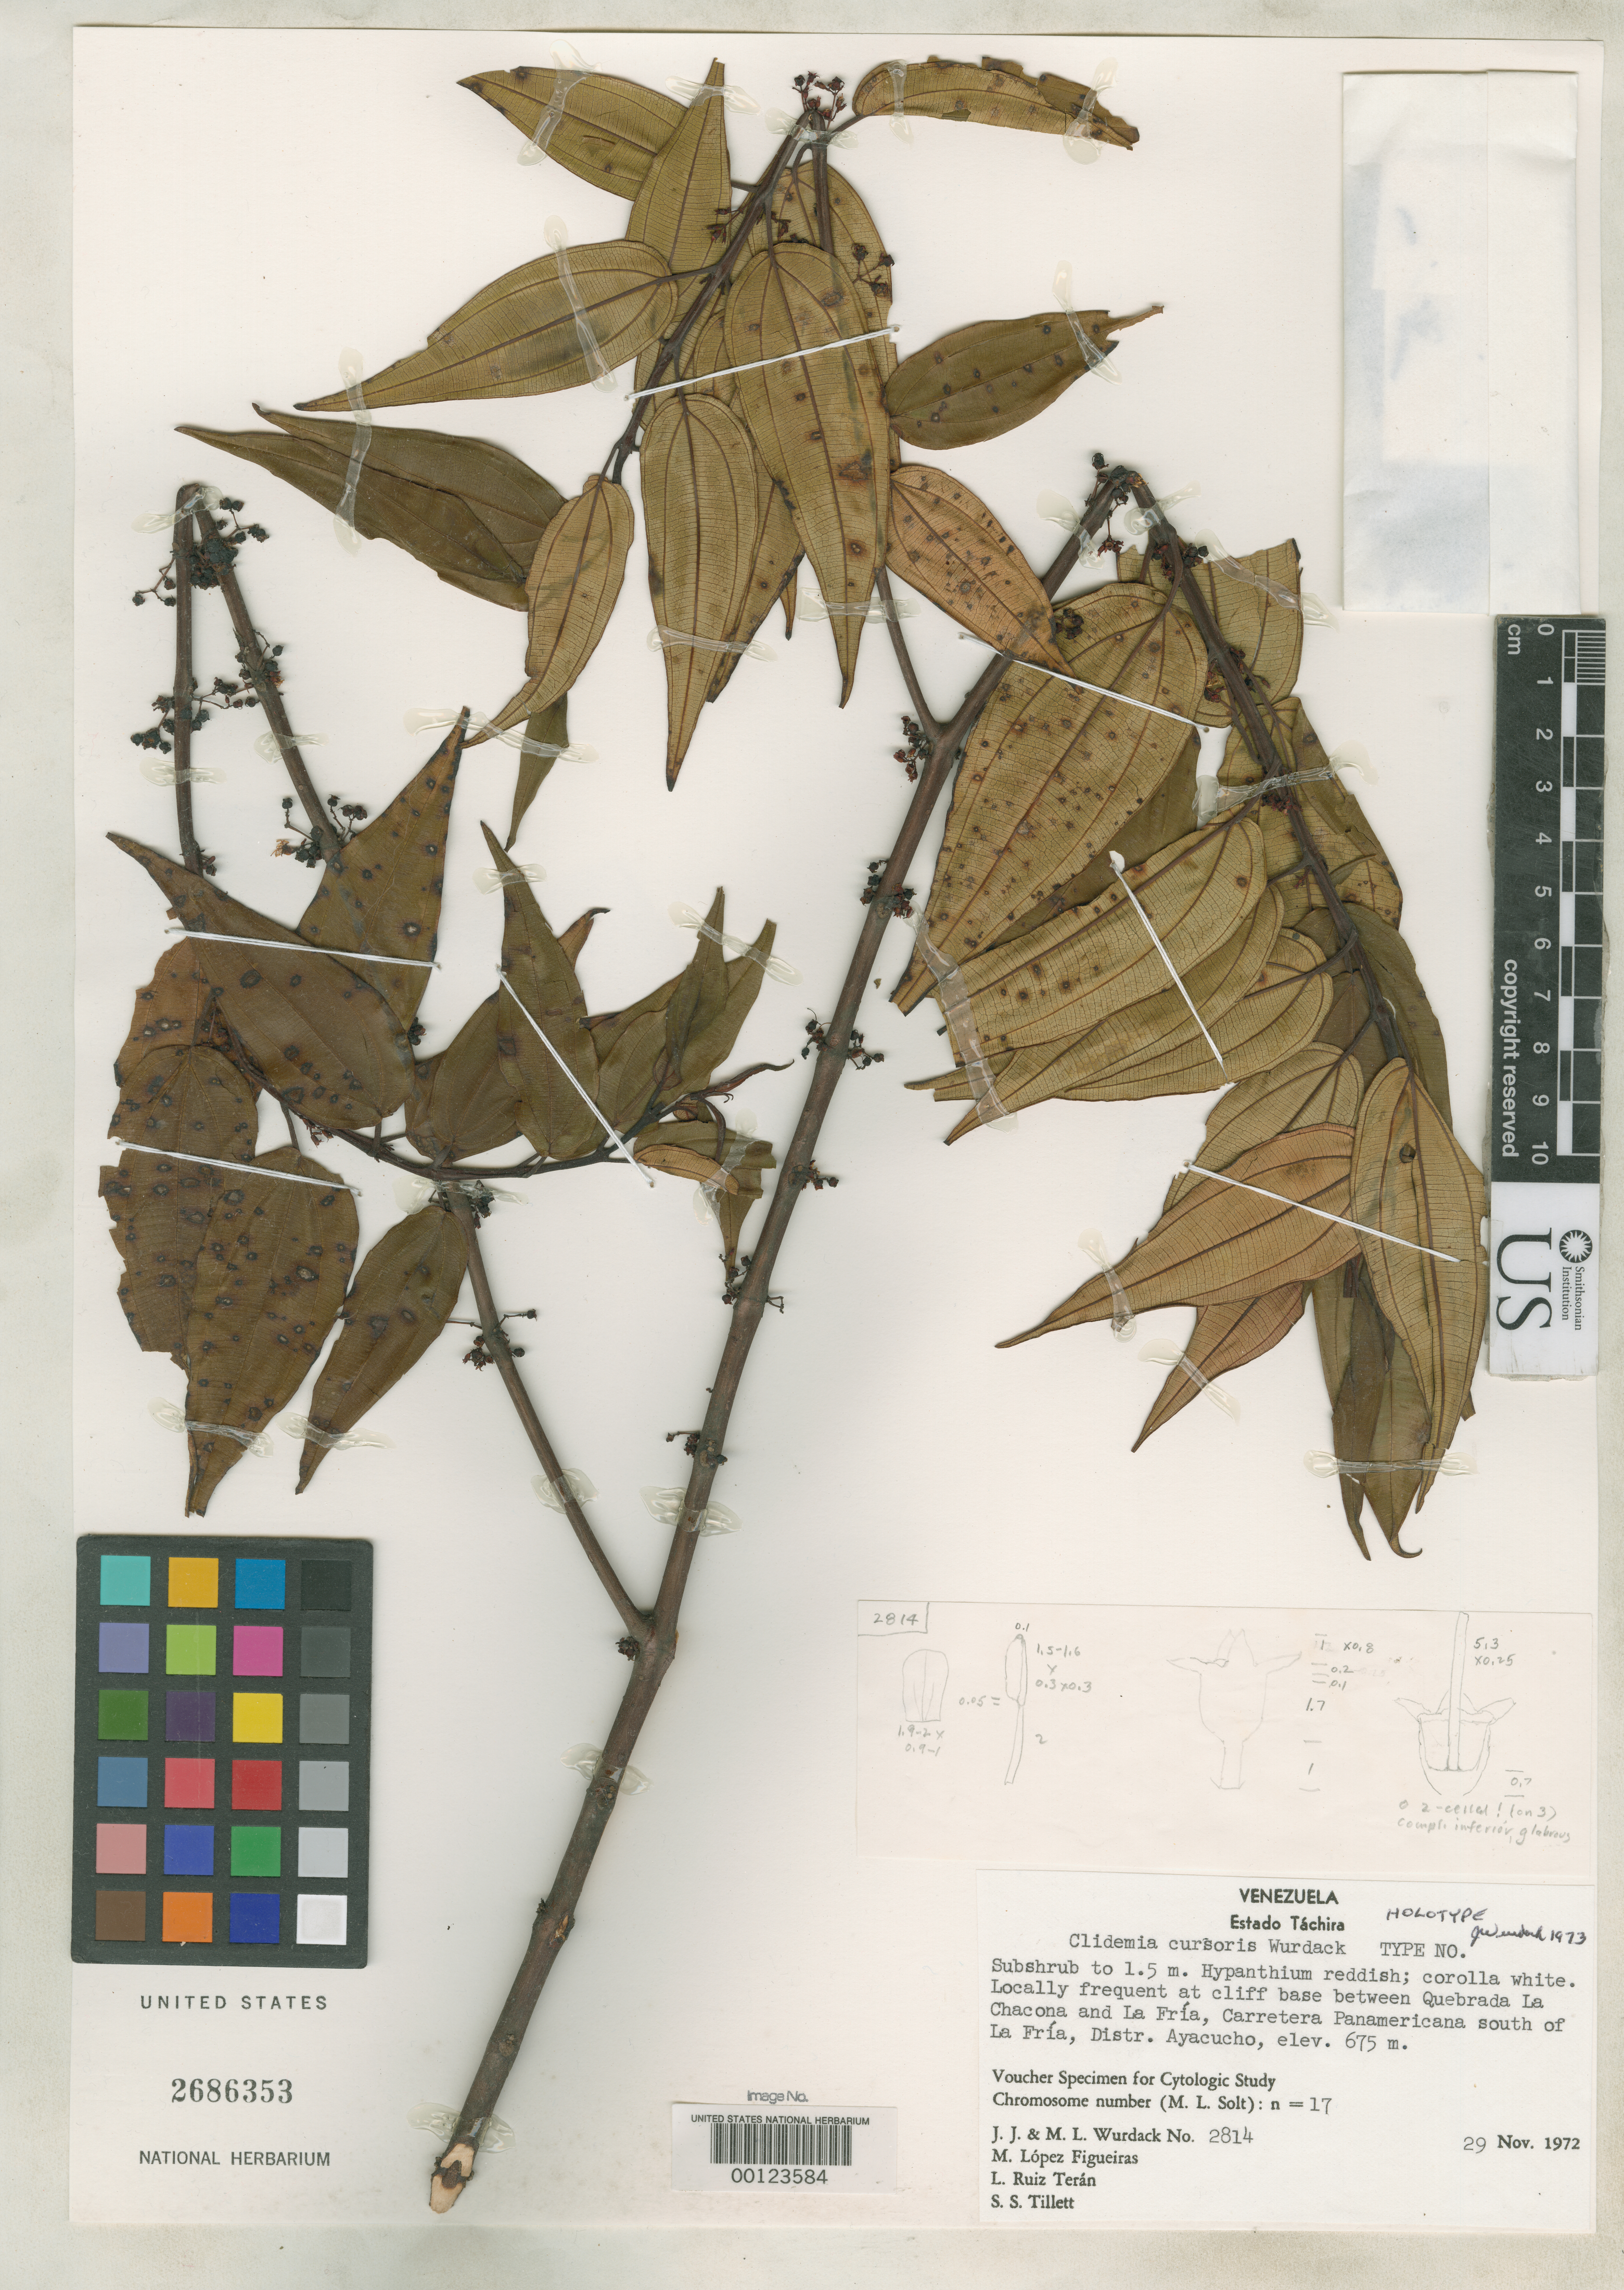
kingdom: Plantae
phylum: Tracheophyta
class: Magnoliopsida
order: Myrtales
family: Melastomataceae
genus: Clidemia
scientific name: Clidemia cursoris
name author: Wurdack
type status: Holotype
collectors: J. J. Wurdack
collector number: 2814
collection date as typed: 29 Nov 1972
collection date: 1972-11-29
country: Venezuela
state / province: Tachira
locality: Quebrada La Chacona-La Fria.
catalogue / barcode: US 2686353